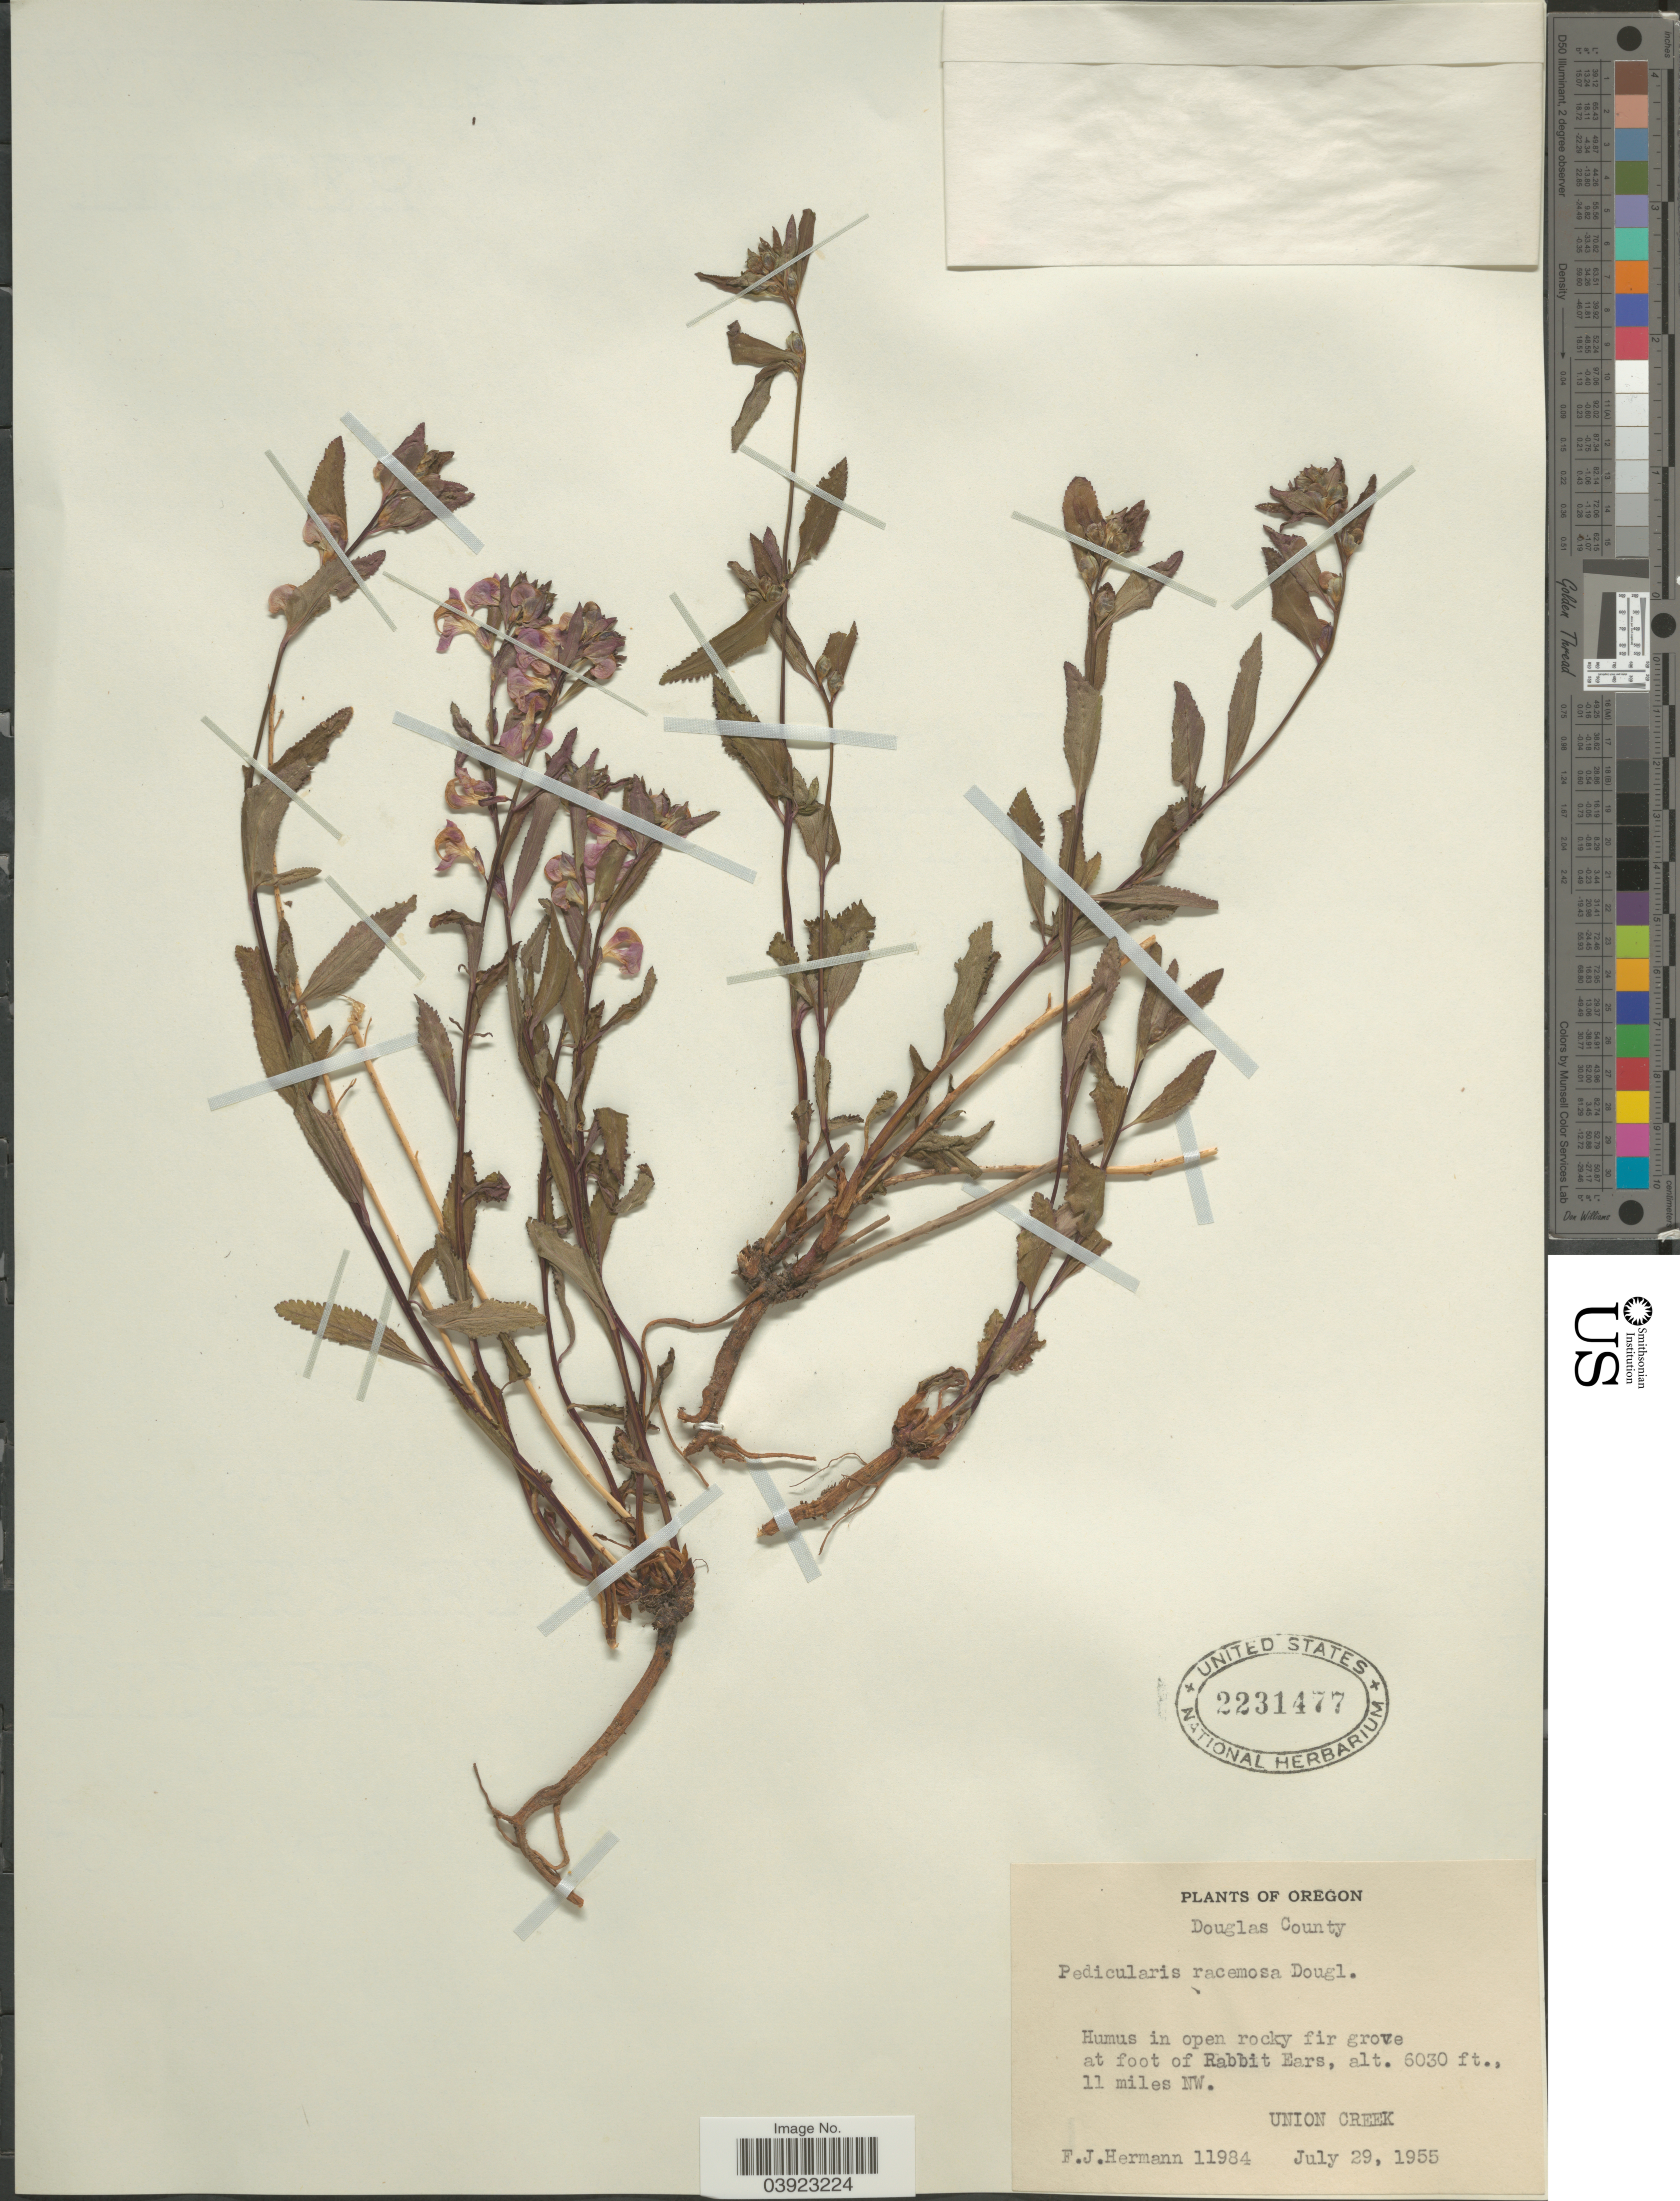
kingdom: Plantae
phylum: Tracheophyta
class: Magnoliopsida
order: Lamiales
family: Orobanchaceae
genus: Pedicularis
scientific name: Pedicularis racemosa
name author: Douglas ex Benth.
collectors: F. J. Hermann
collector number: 11984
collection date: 1955-07-29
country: United States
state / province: Oregon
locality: Douglas County. At foot of Rabbit Ears, 11 miles NW. of Union Creek.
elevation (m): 1838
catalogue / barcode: US 2231477